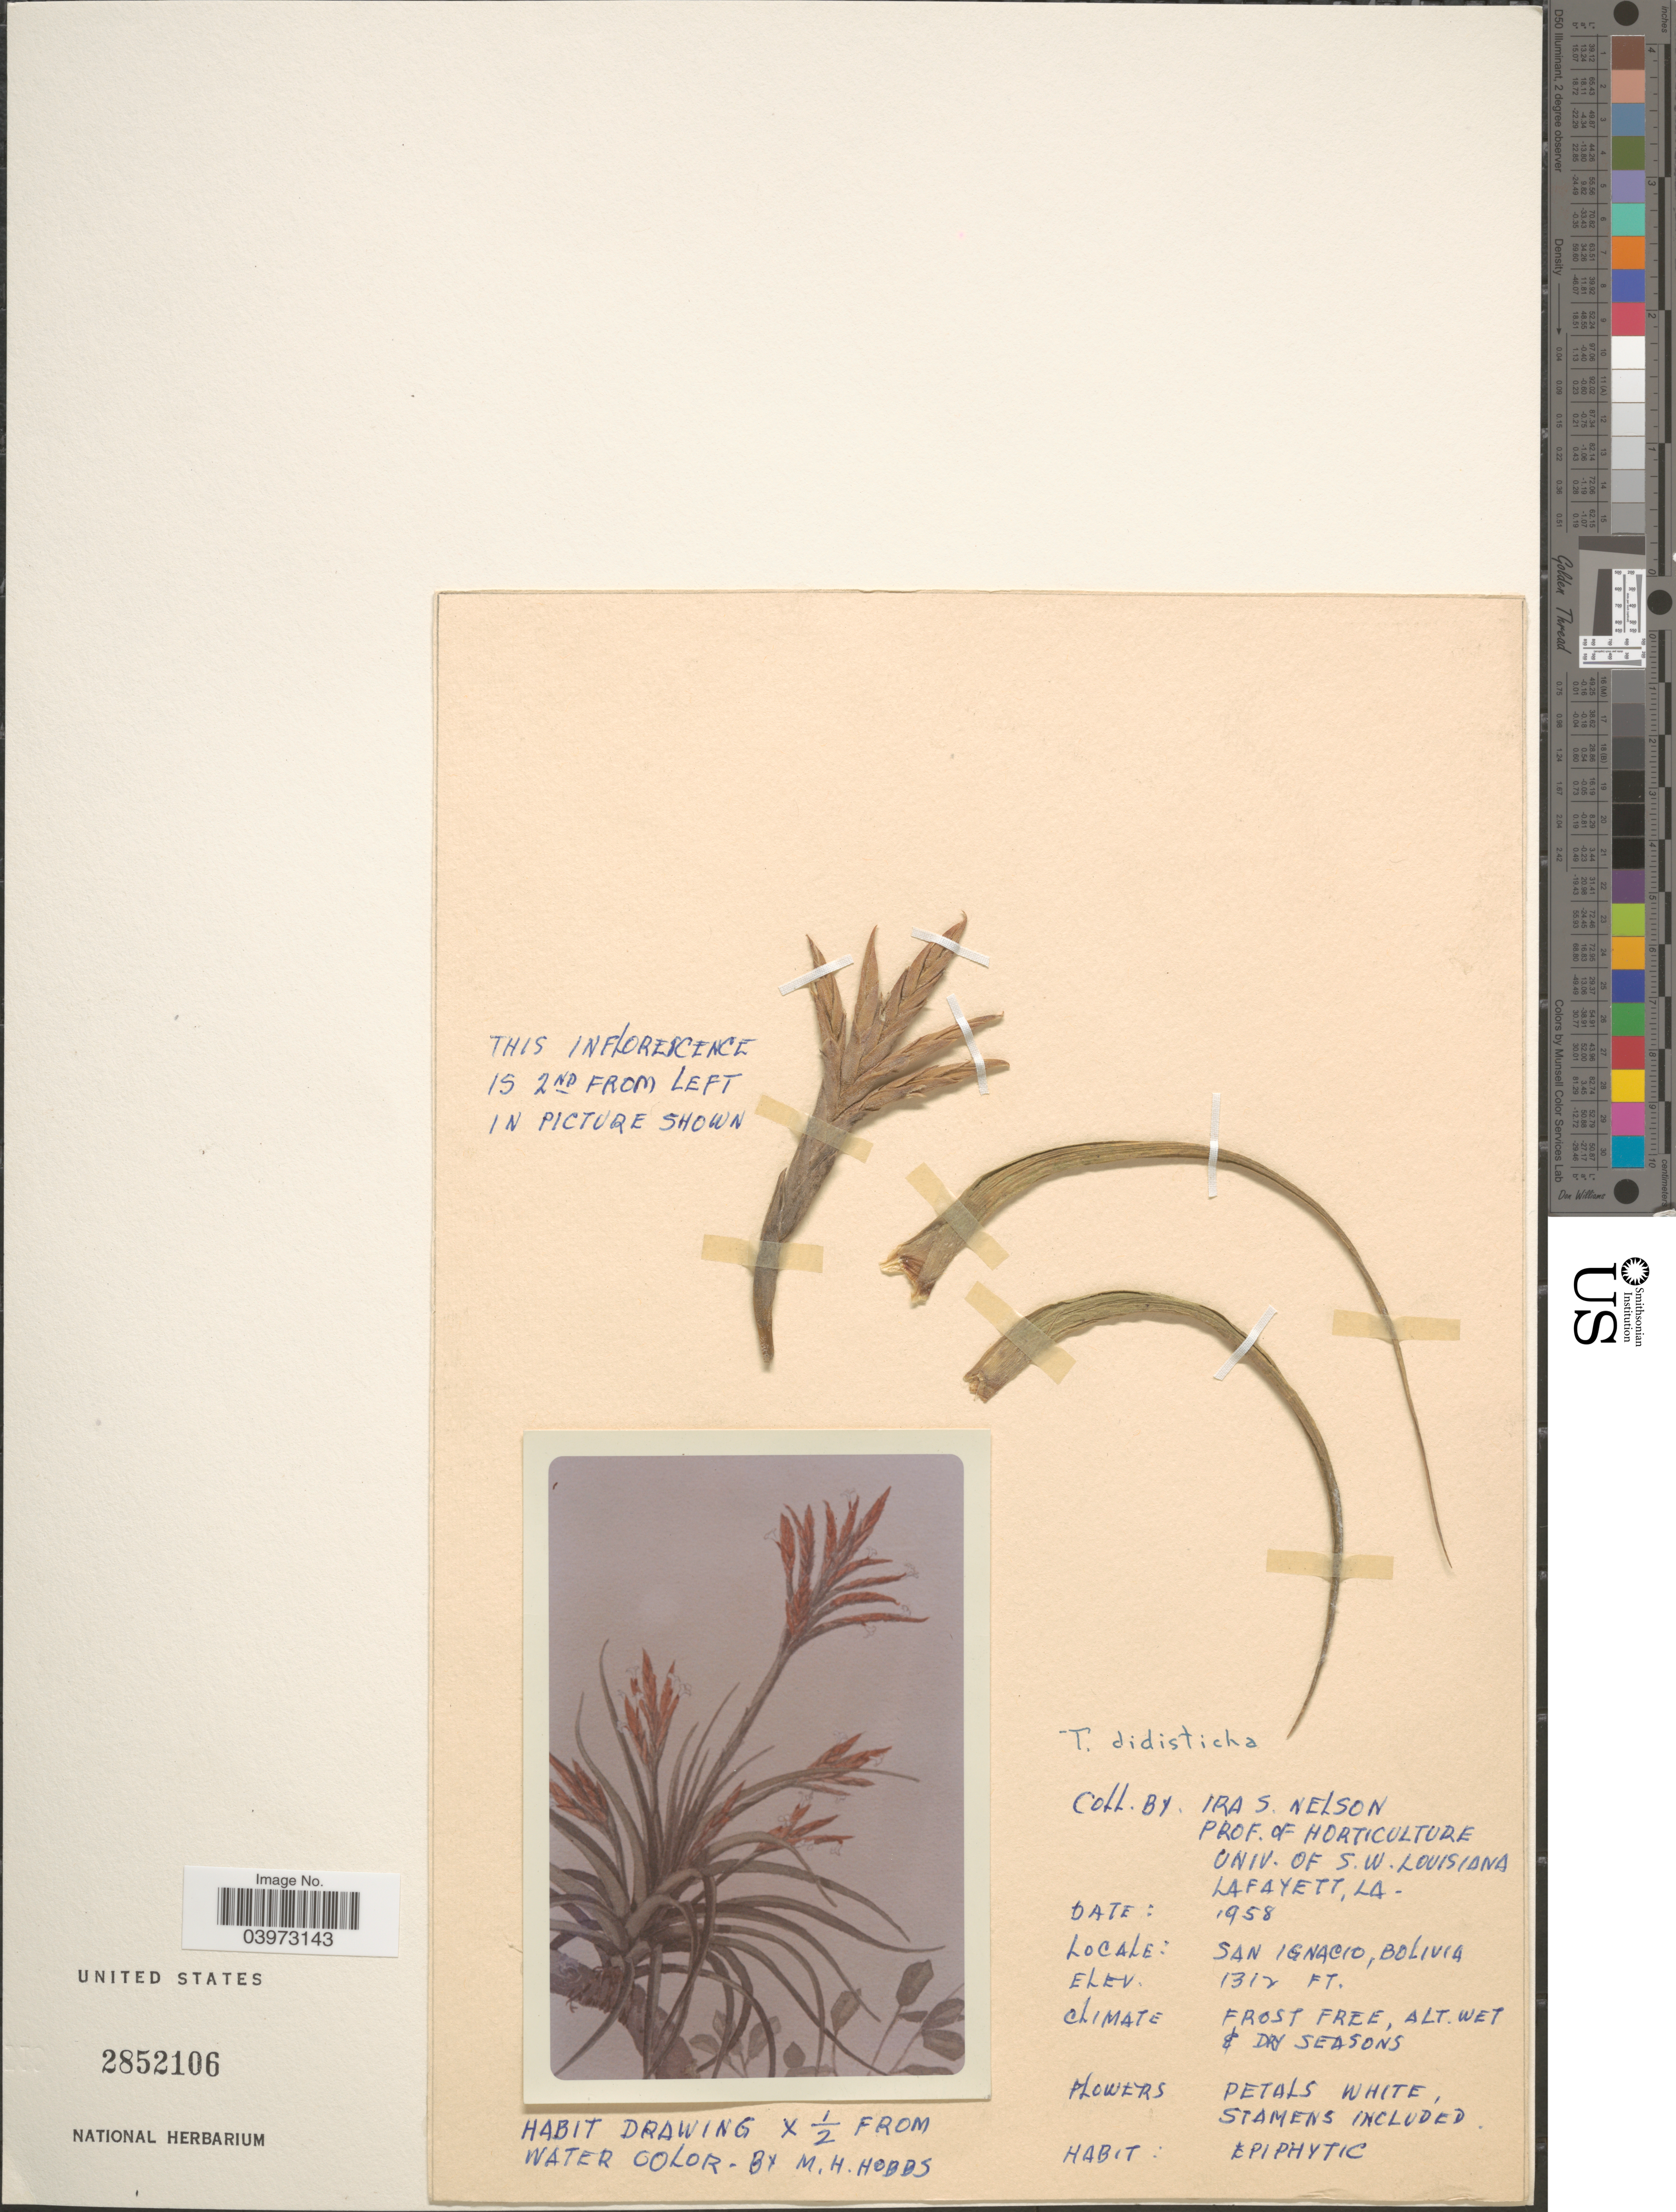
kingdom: Plantae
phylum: Tracheophyta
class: Liliopsida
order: Poales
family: Bromeliaceae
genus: Tillandsia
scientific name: Tillandsia didisticha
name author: (É. Morren) Baker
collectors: I. S. Nelson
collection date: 1958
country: Bolivia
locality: San Diego.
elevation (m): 400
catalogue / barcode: US 2852106